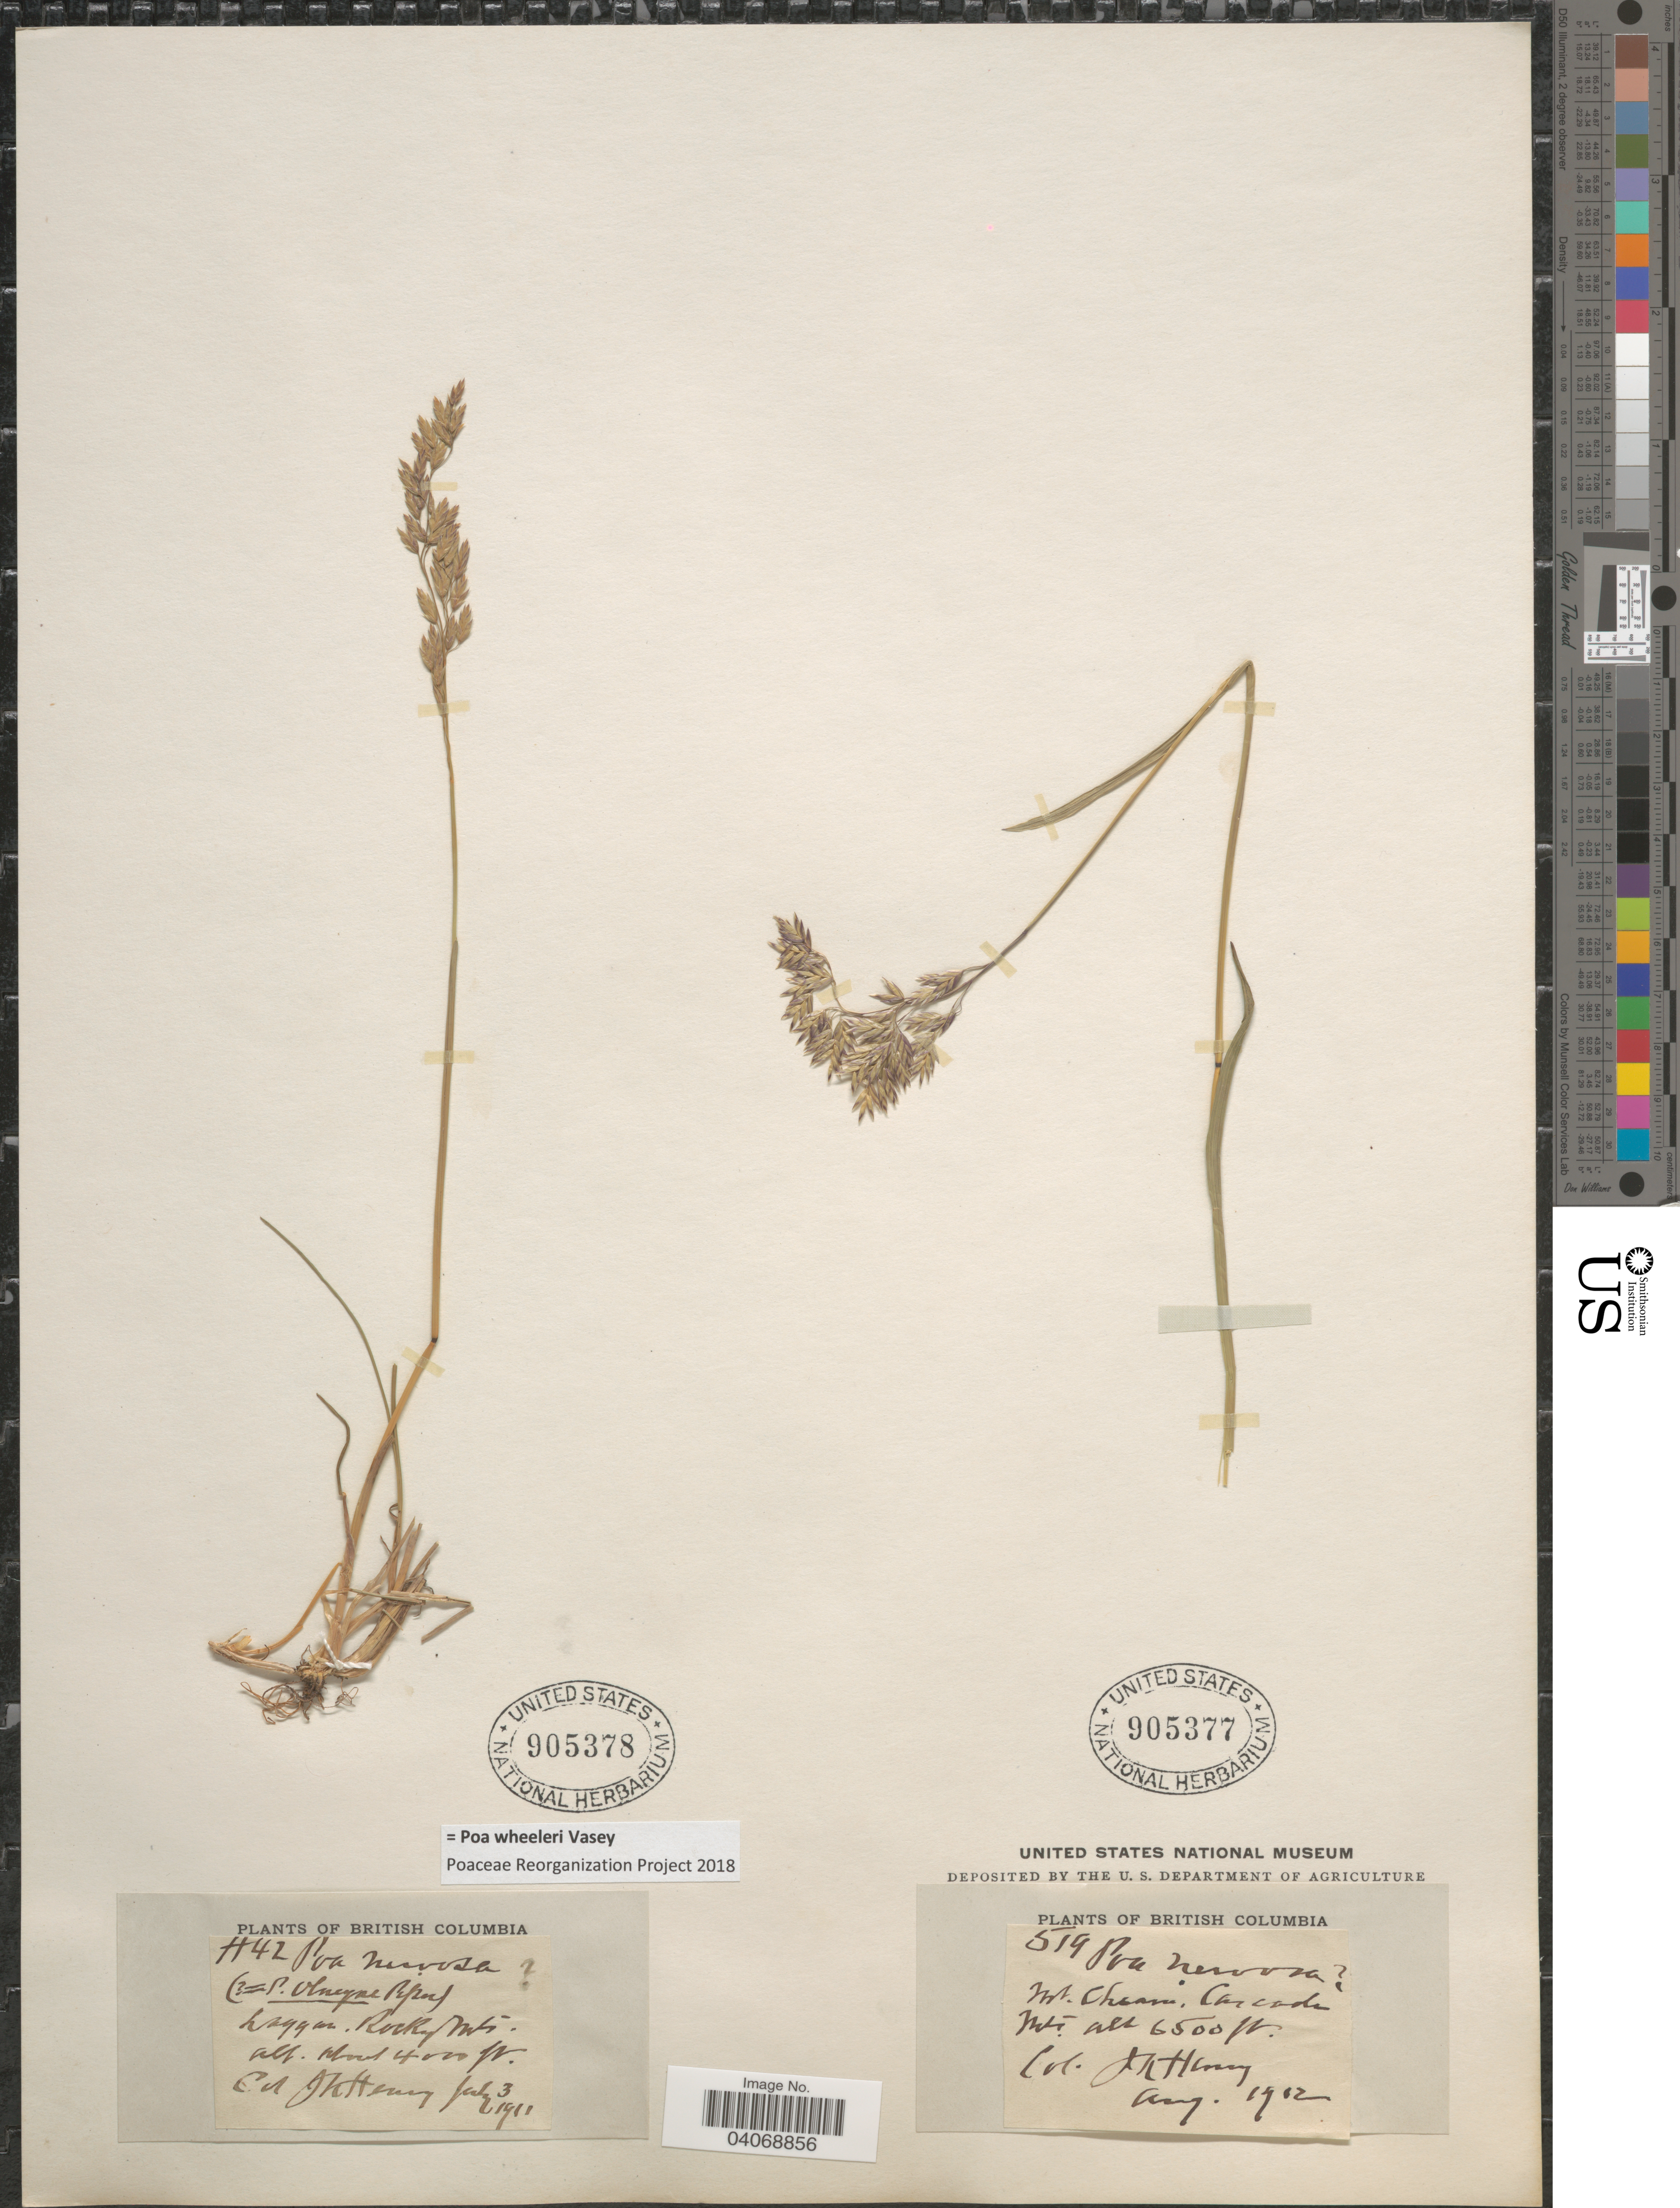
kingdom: Plantae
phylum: Tracheophyta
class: Liliopsida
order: Poales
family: Poaceae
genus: Poa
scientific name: Poa wheeleri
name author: Vasey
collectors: J. K. Henry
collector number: H42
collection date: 1911-07-03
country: Canada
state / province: British Columbia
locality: Laggan. Rocky Mts.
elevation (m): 1219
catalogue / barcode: US 905378